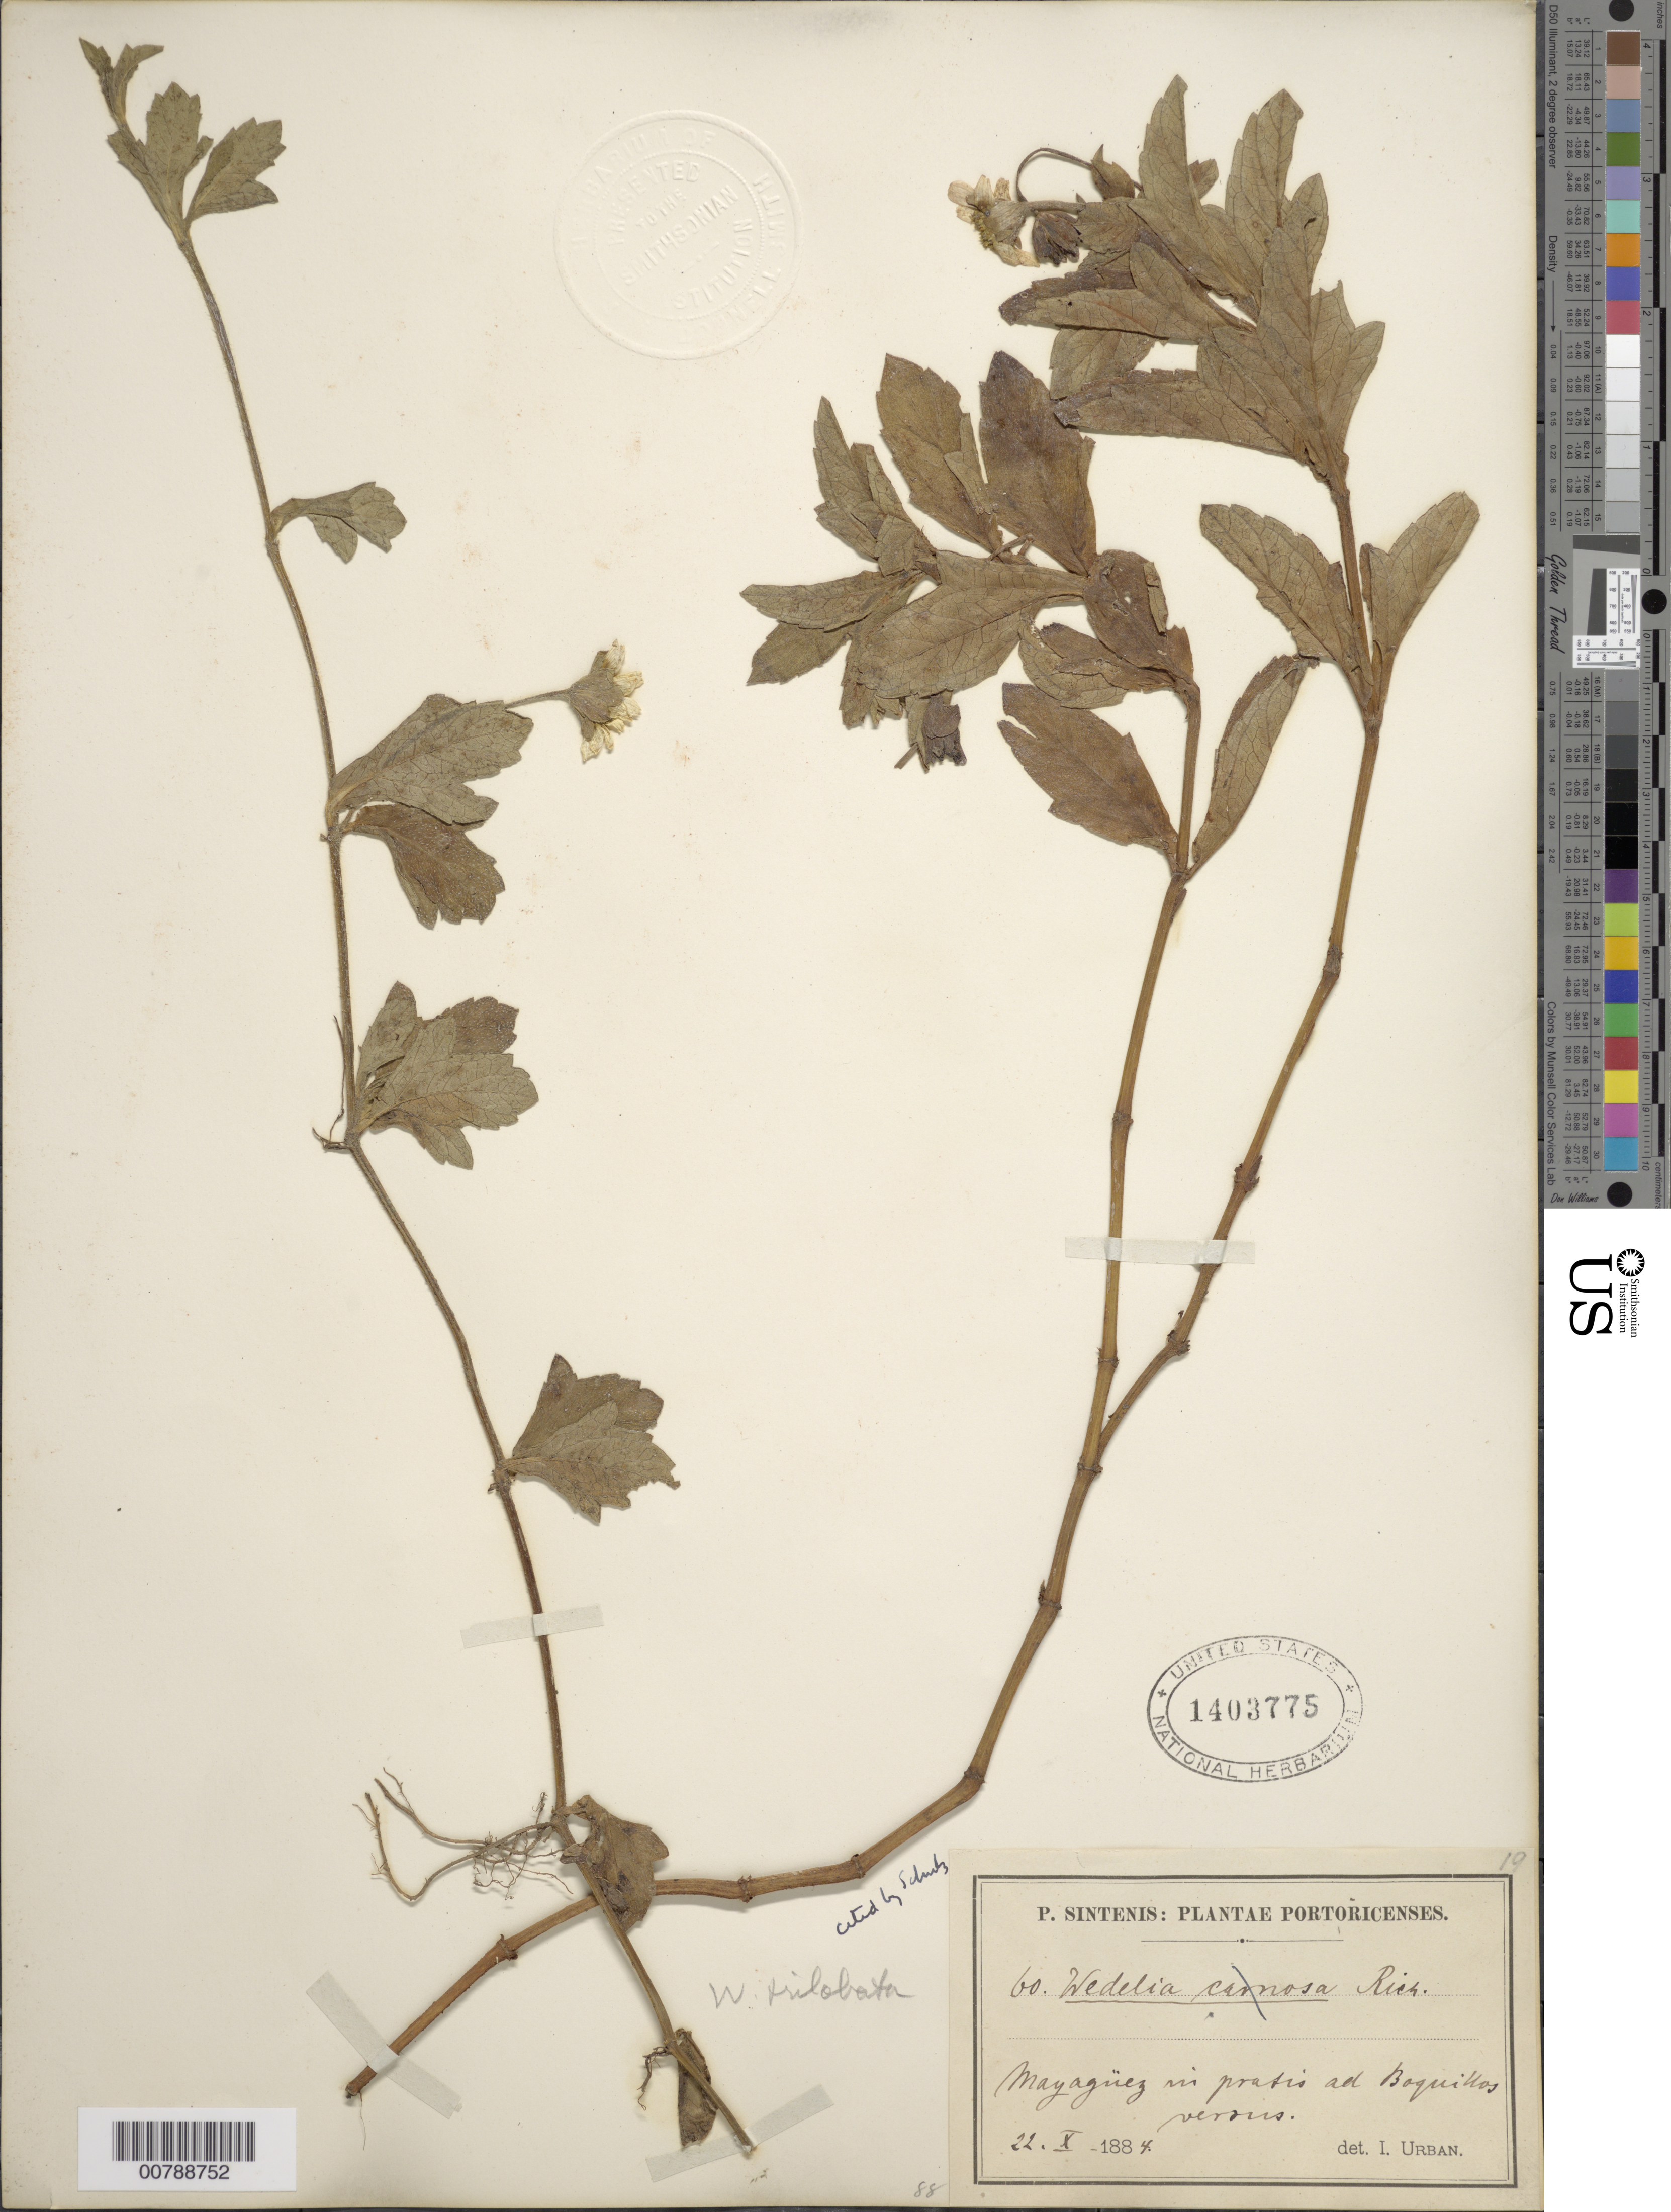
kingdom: Plantae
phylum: Tracheophyta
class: Magnoliopsida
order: Asterales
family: Asteraceae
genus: Sphagneticola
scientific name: Sphagneticola trilobata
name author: (L.) Pruski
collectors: P. Sintenis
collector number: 60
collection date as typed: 22 Oct 1884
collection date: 1884-10-22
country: Puerto Rico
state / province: Mayagüez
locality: Mayagüez in pratis ad Boquillas versus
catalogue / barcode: US 1403775